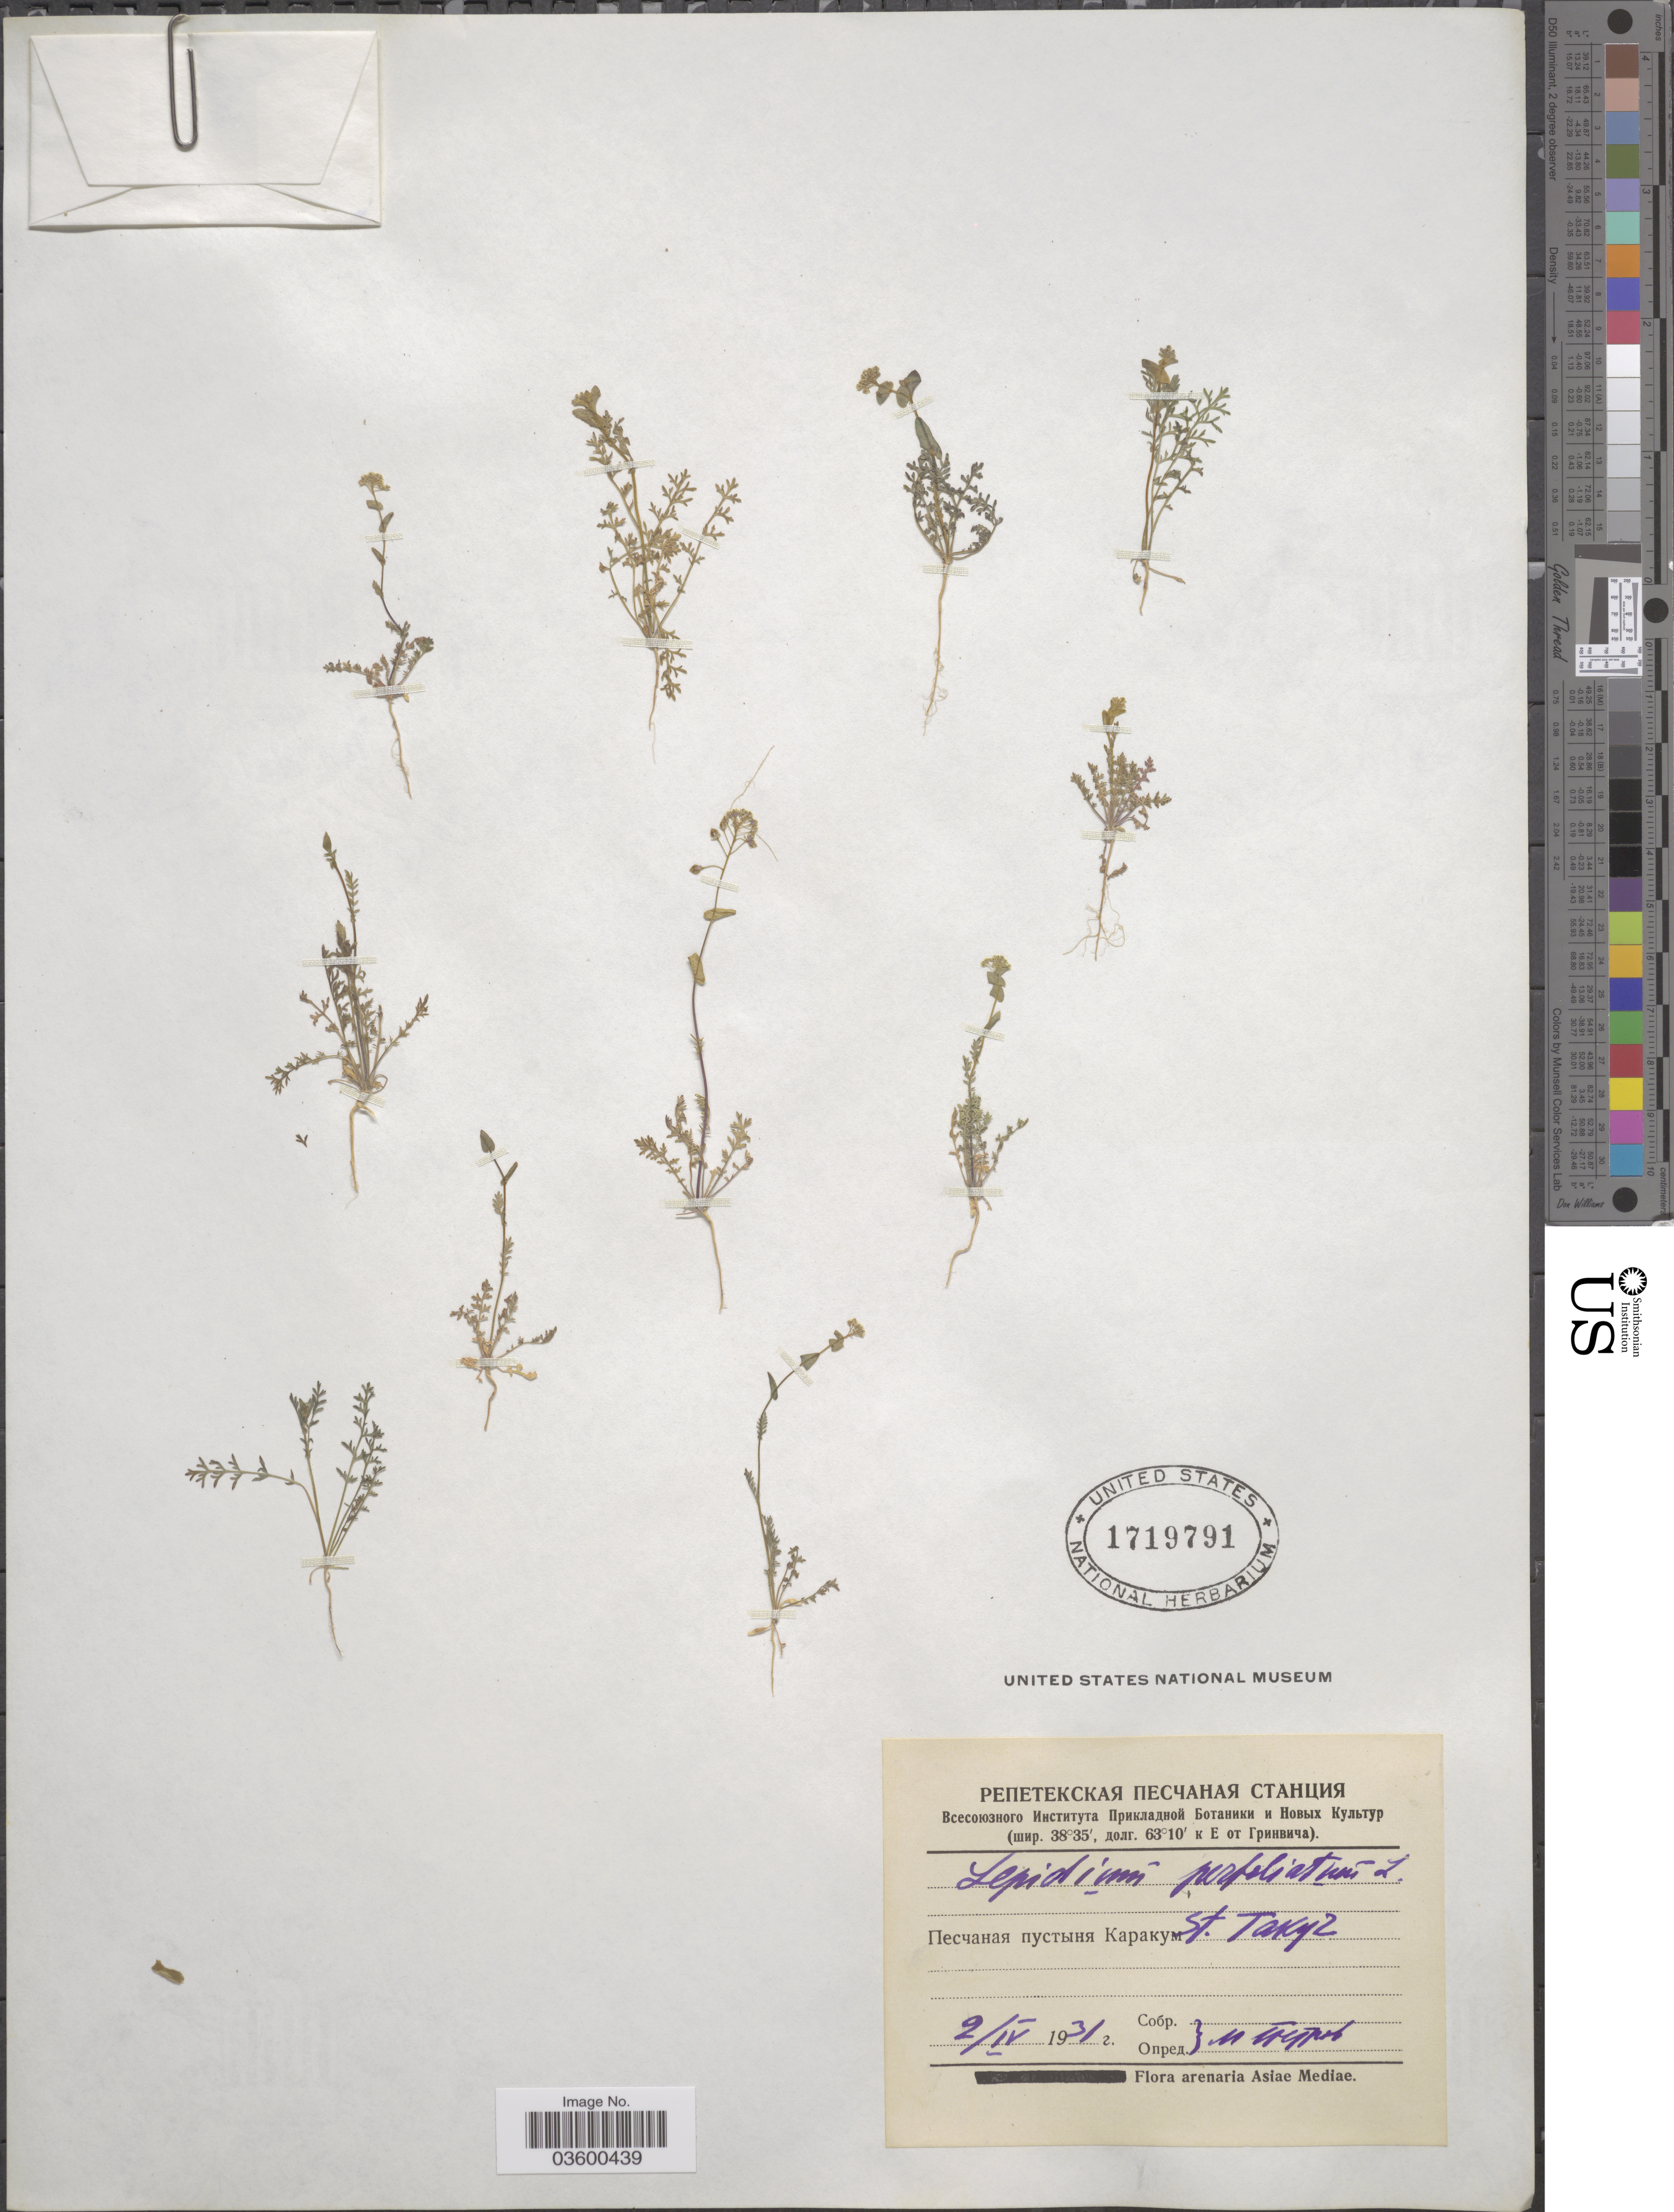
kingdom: Plantae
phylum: Tracheophyta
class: Magnoliopsida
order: Brassicales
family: Brassicaceae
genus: Lepidium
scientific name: Lepidium perfoliatum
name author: L.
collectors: M. Petrov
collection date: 1931-04-02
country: Turkmenistan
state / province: Lebap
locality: Karakum Desert, Station Takuch.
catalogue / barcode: US 1719791